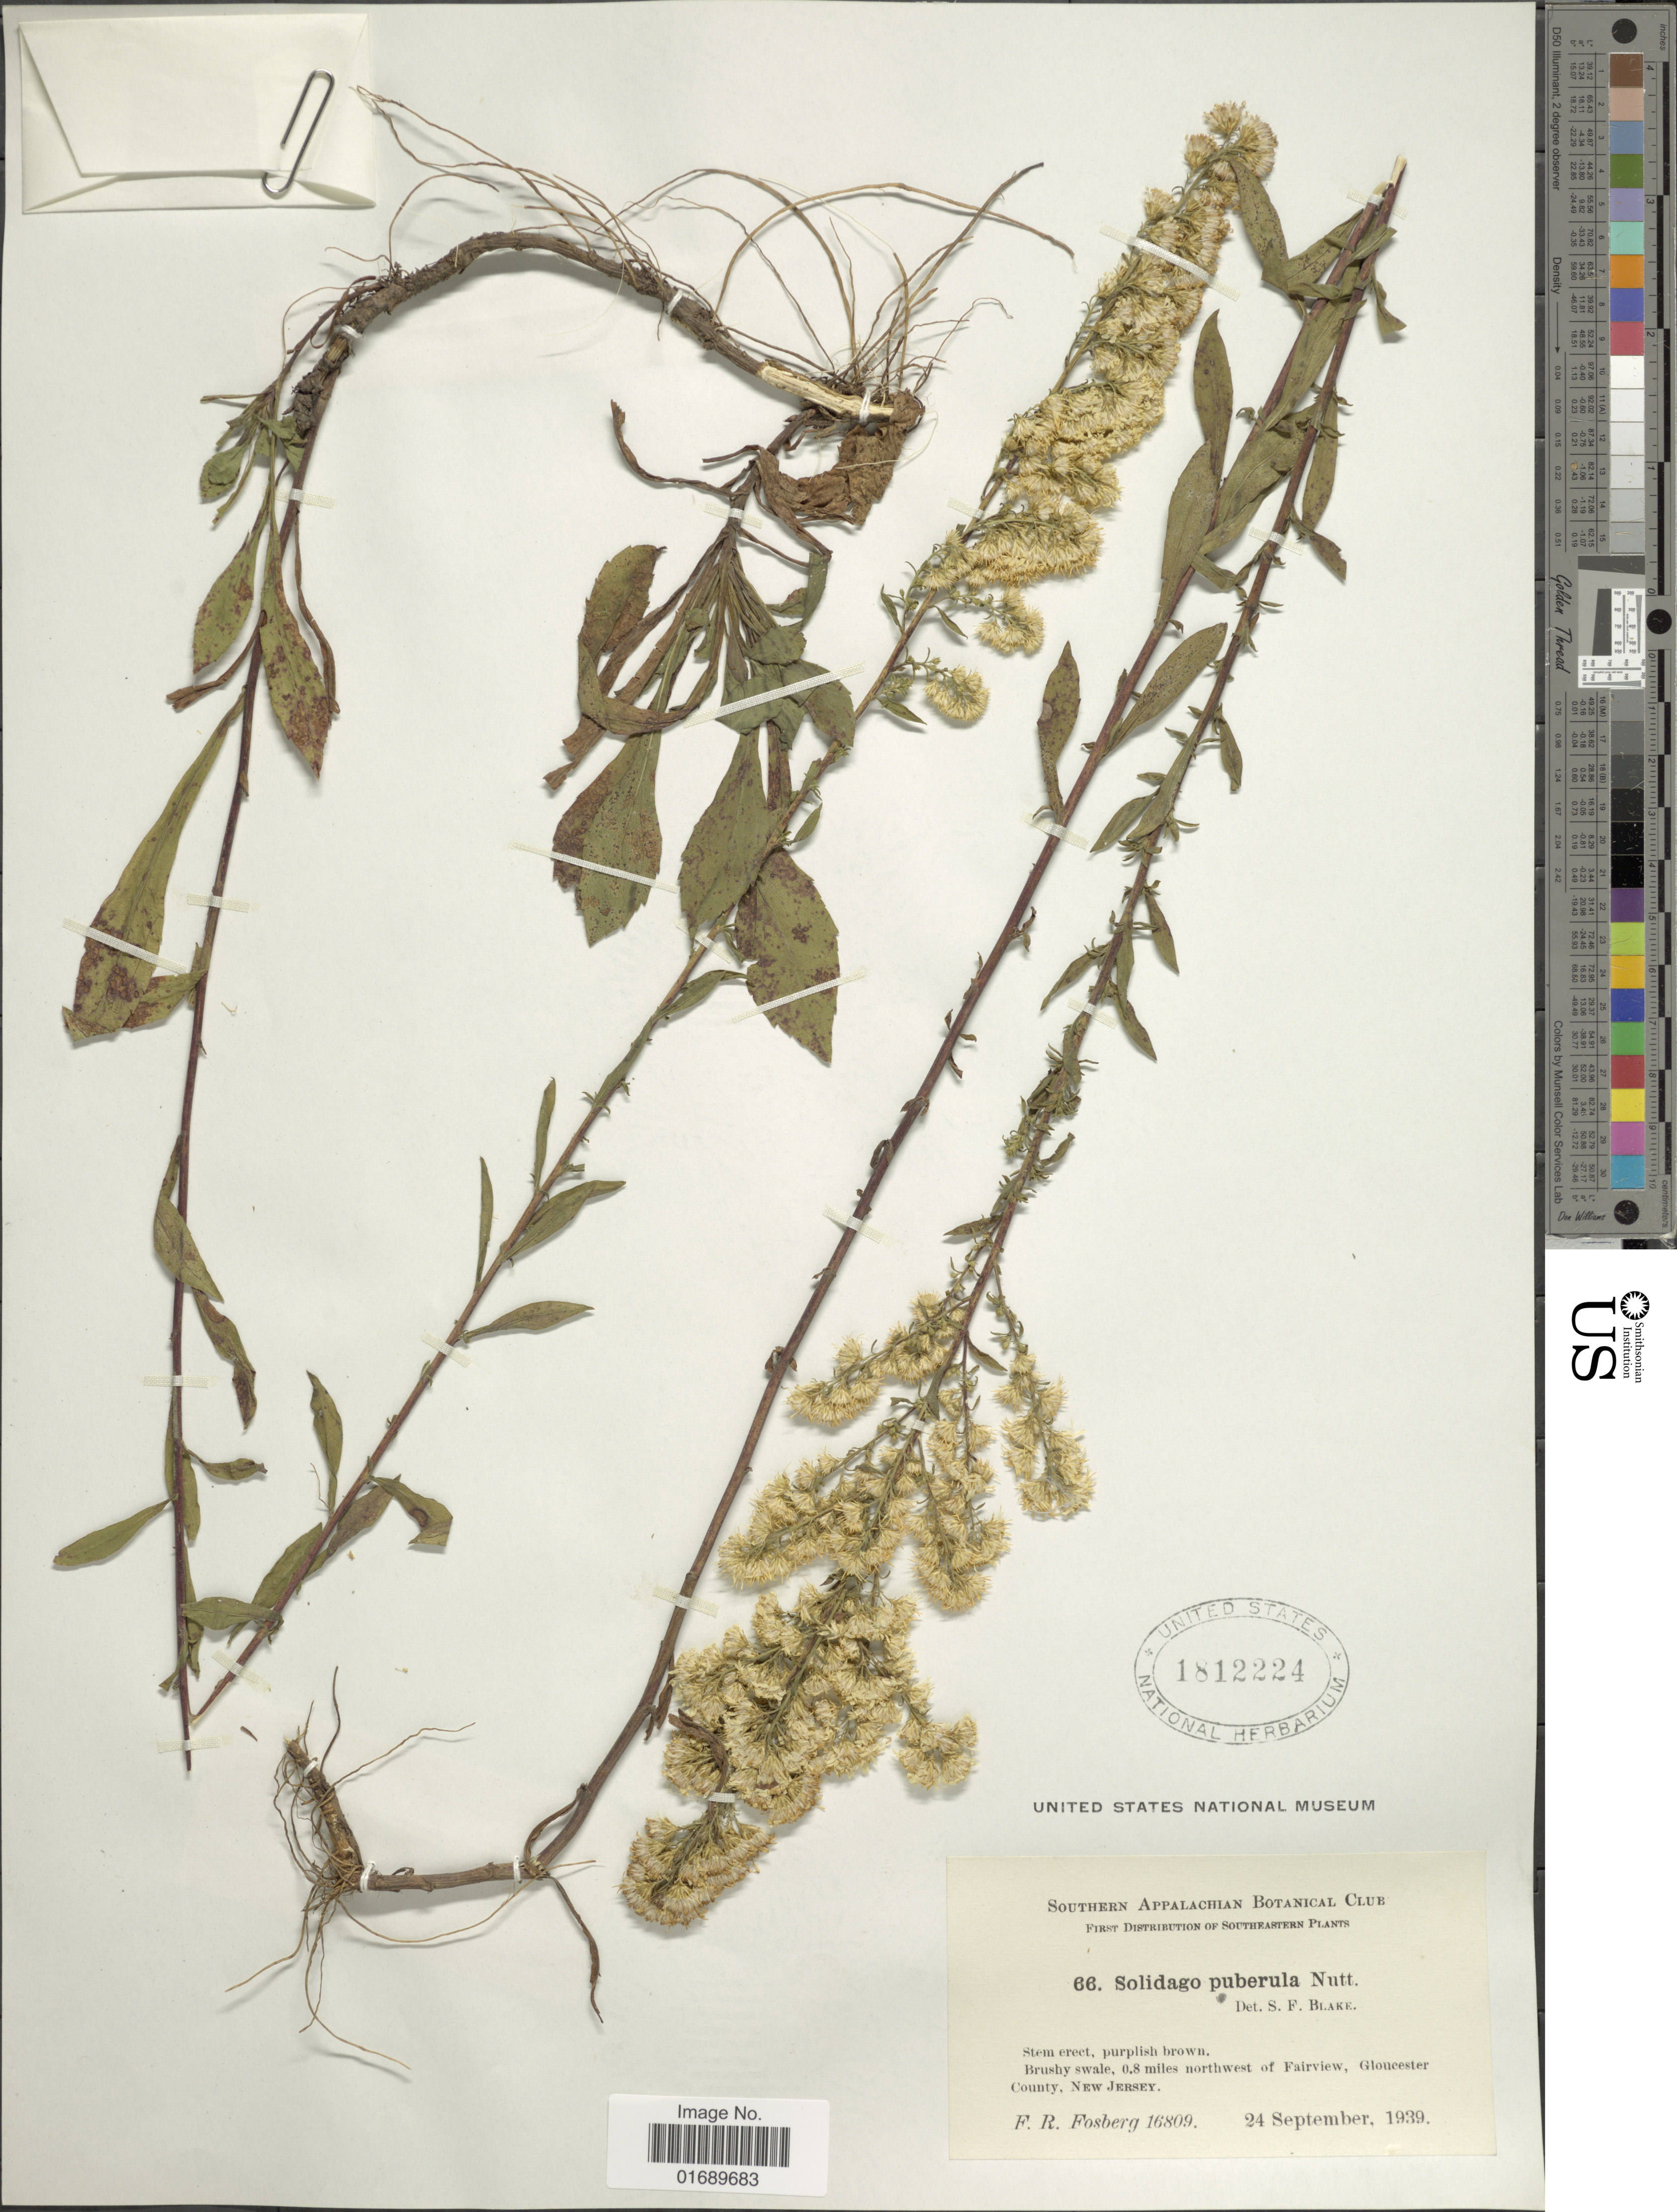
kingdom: Plantae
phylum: Tracheophyta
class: Magnoliopsida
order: Asterales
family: Asteraceae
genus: Solidago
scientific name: Solidago puberula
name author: Nutt.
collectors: F. R. Fosberg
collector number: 66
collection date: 1939-09-24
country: United States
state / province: New Jersey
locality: Brushy swale, 0.8 miles northwest of Fairview, Gloucester County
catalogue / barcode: US 1812224